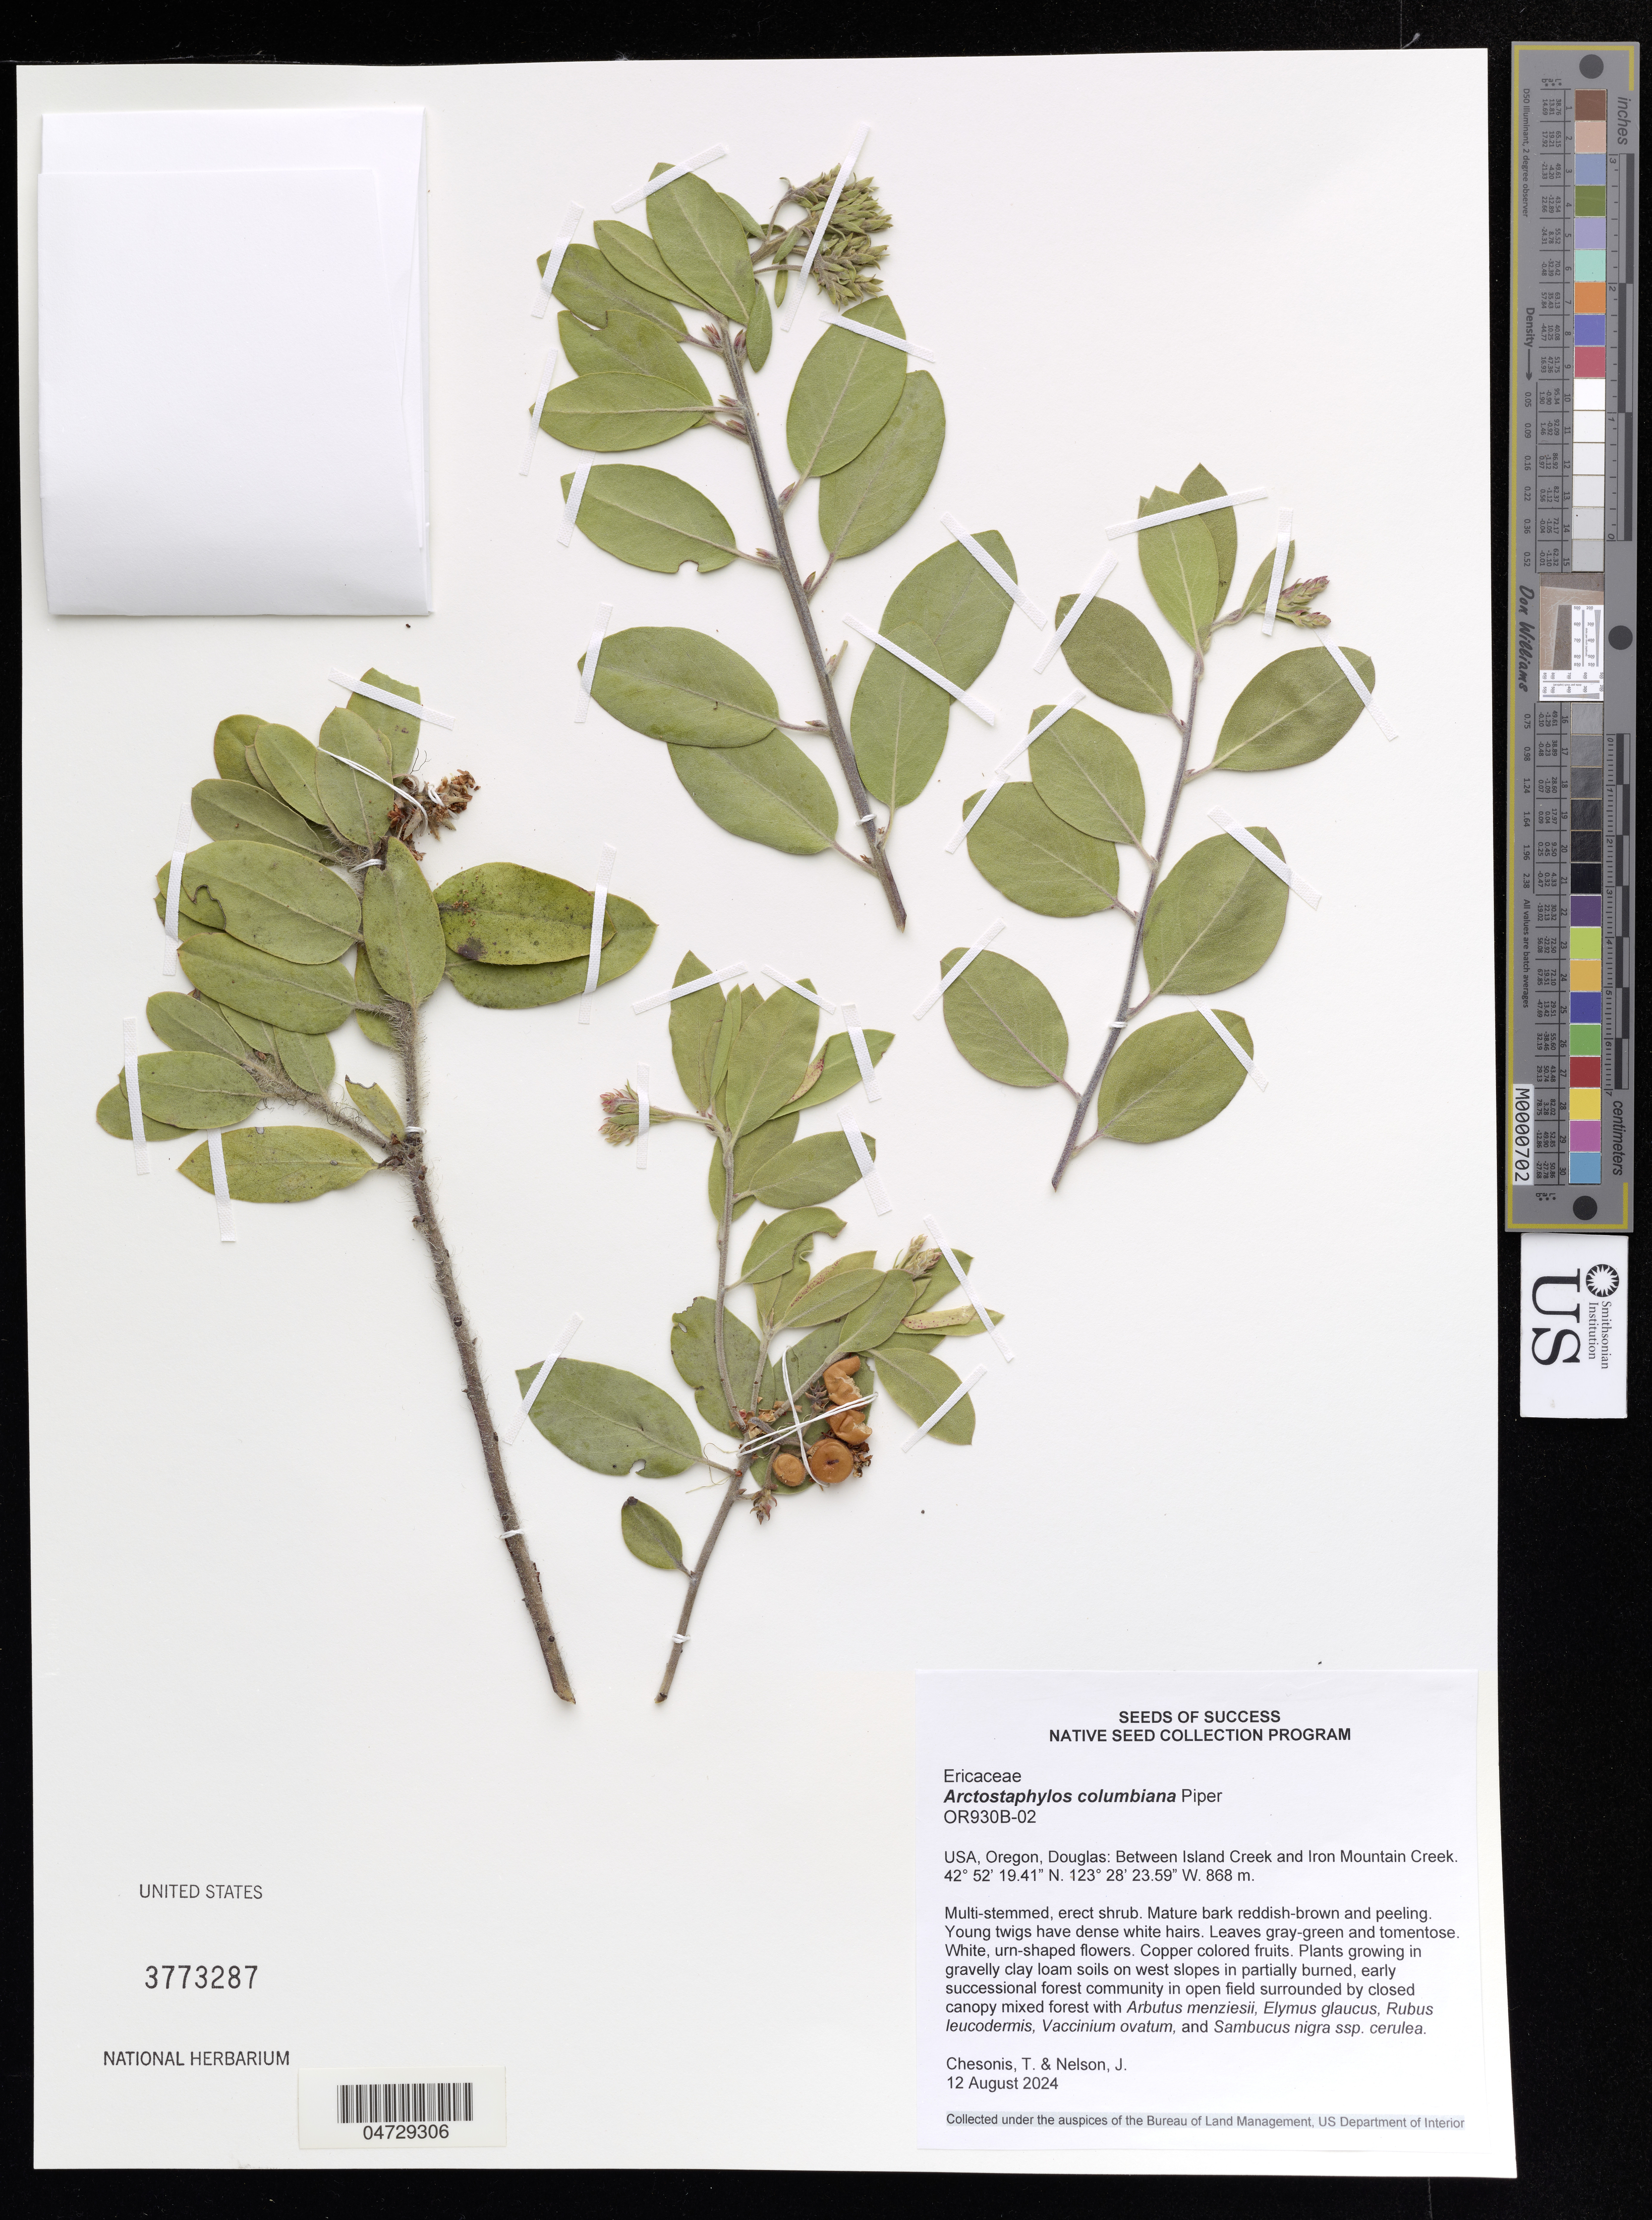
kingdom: Plantae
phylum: Tracheophyta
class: Magnoliopsida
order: Ericales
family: Ericaceae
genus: Arctostaphylos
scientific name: Arctostaphylos columbiana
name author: Piper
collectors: T. Chesonis & J. Nelson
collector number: OR930B-02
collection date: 2024-08-12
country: United States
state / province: Oregon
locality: Douglas: Between Island Creek and Iron Mountain Creek.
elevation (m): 868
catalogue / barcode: US 3773287